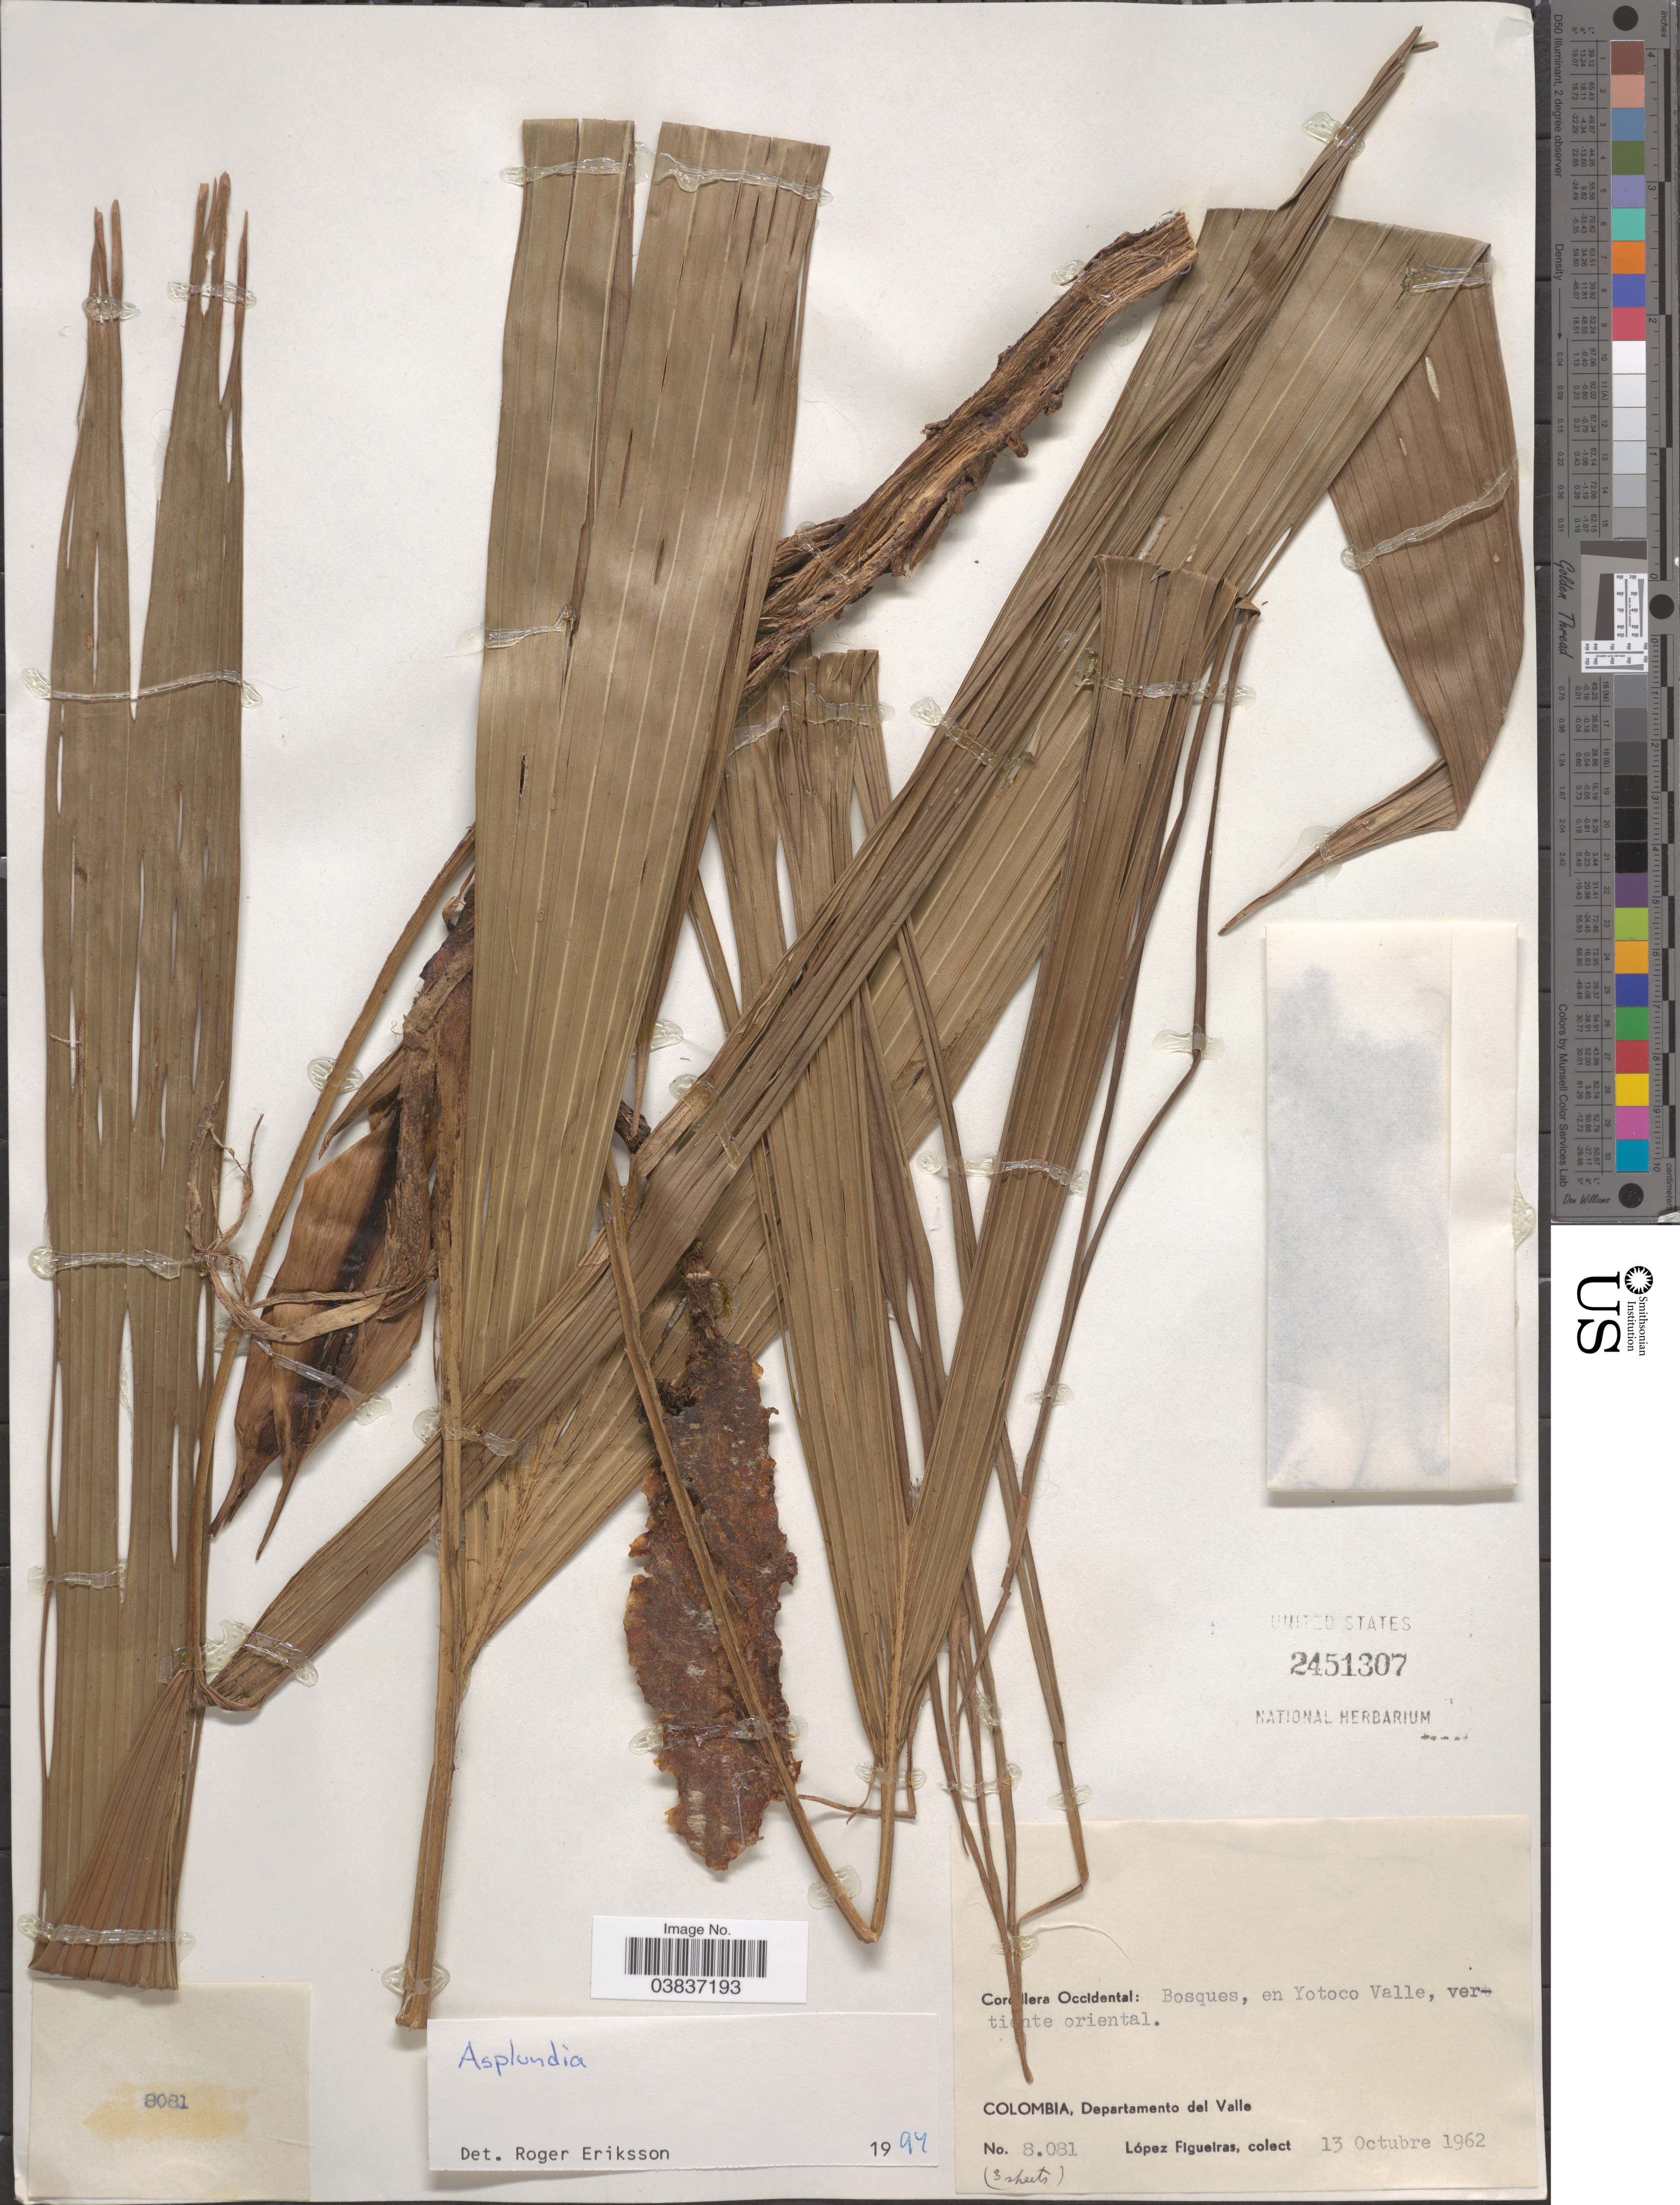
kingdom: Plantae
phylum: Tracheophyta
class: Liliopsida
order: Pandanales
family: Cyclanthaceae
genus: Asplundia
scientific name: Asplundia sp.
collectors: M. López Figueiras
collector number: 8081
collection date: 1962-10-13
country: Colombia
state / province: Valle del Cauca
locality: Cordillera Occidental: en Yotoco Valle, vertiente oriental. Departamento del Valle.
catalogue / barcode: US 2451307